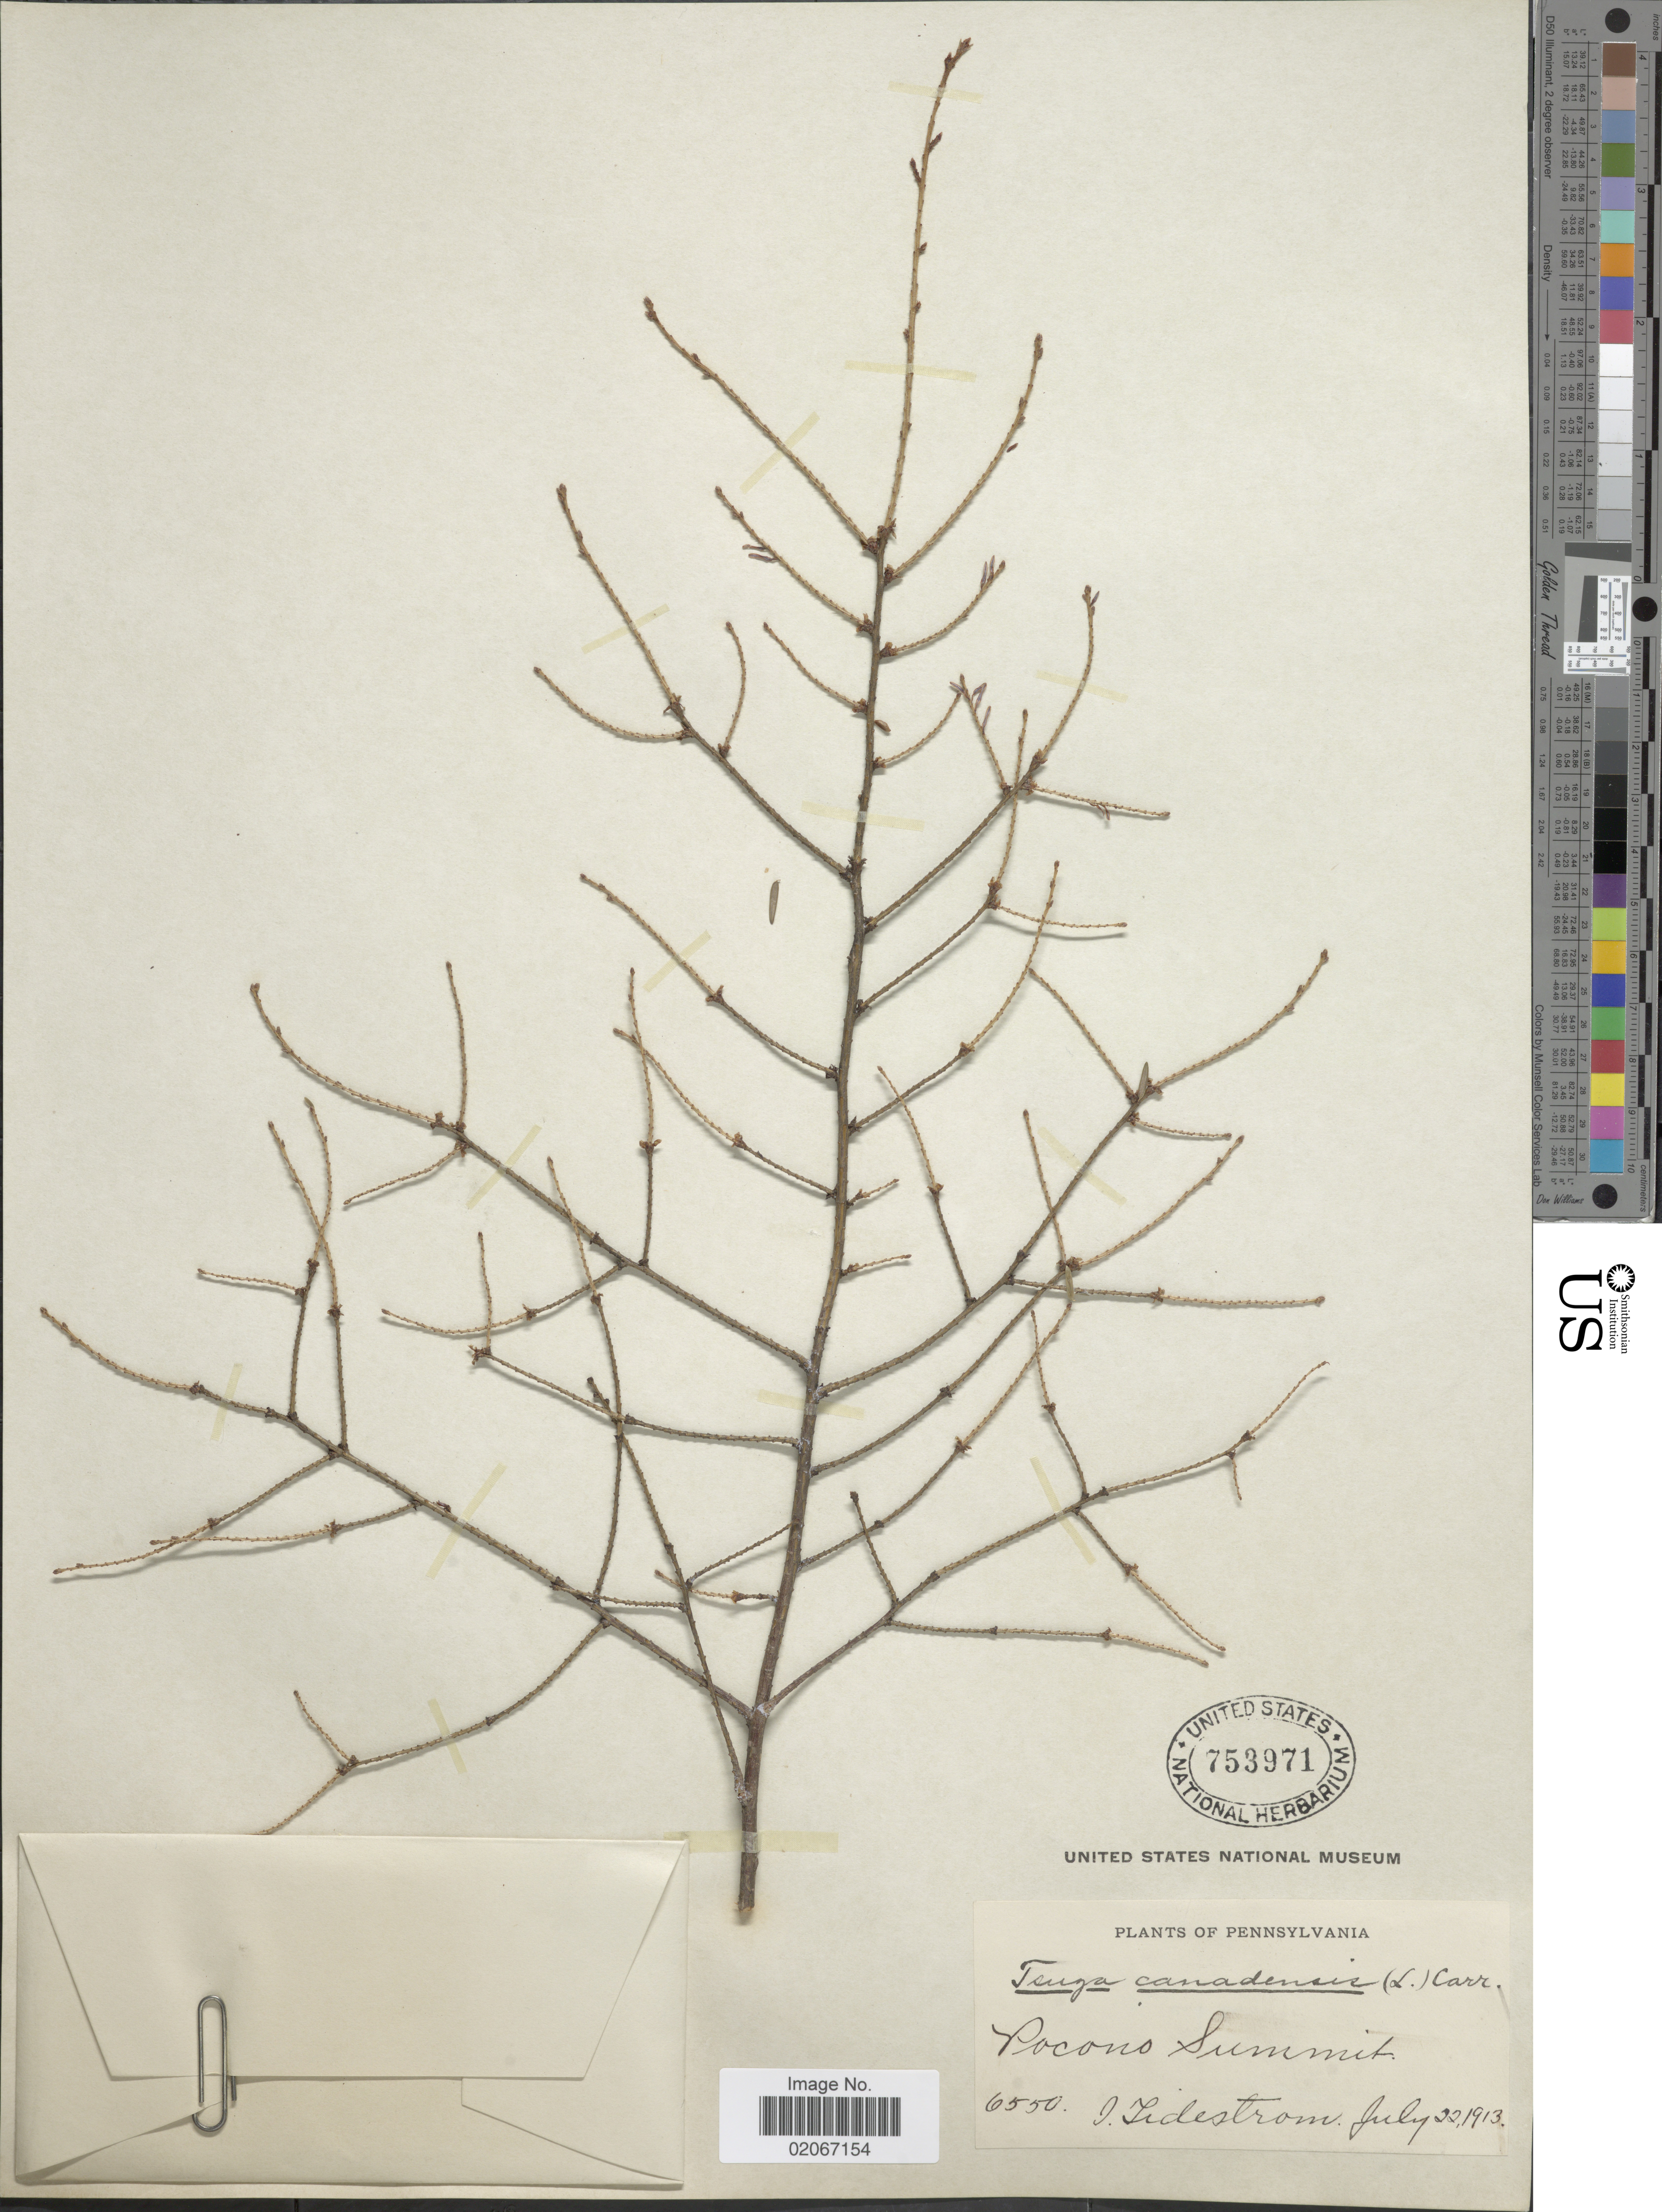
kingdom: Plantae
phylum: Tracheophyta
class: Pinopsida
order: Pinales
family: Pinaceae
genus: Tsuga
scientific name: Tsuga canadensis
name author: (L.) Carrière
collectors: I. F. Tidestrom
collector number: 6550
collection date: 1913-07-22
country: United States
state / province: Pennsylvania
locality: Pocono Summit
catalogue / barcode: US 753971